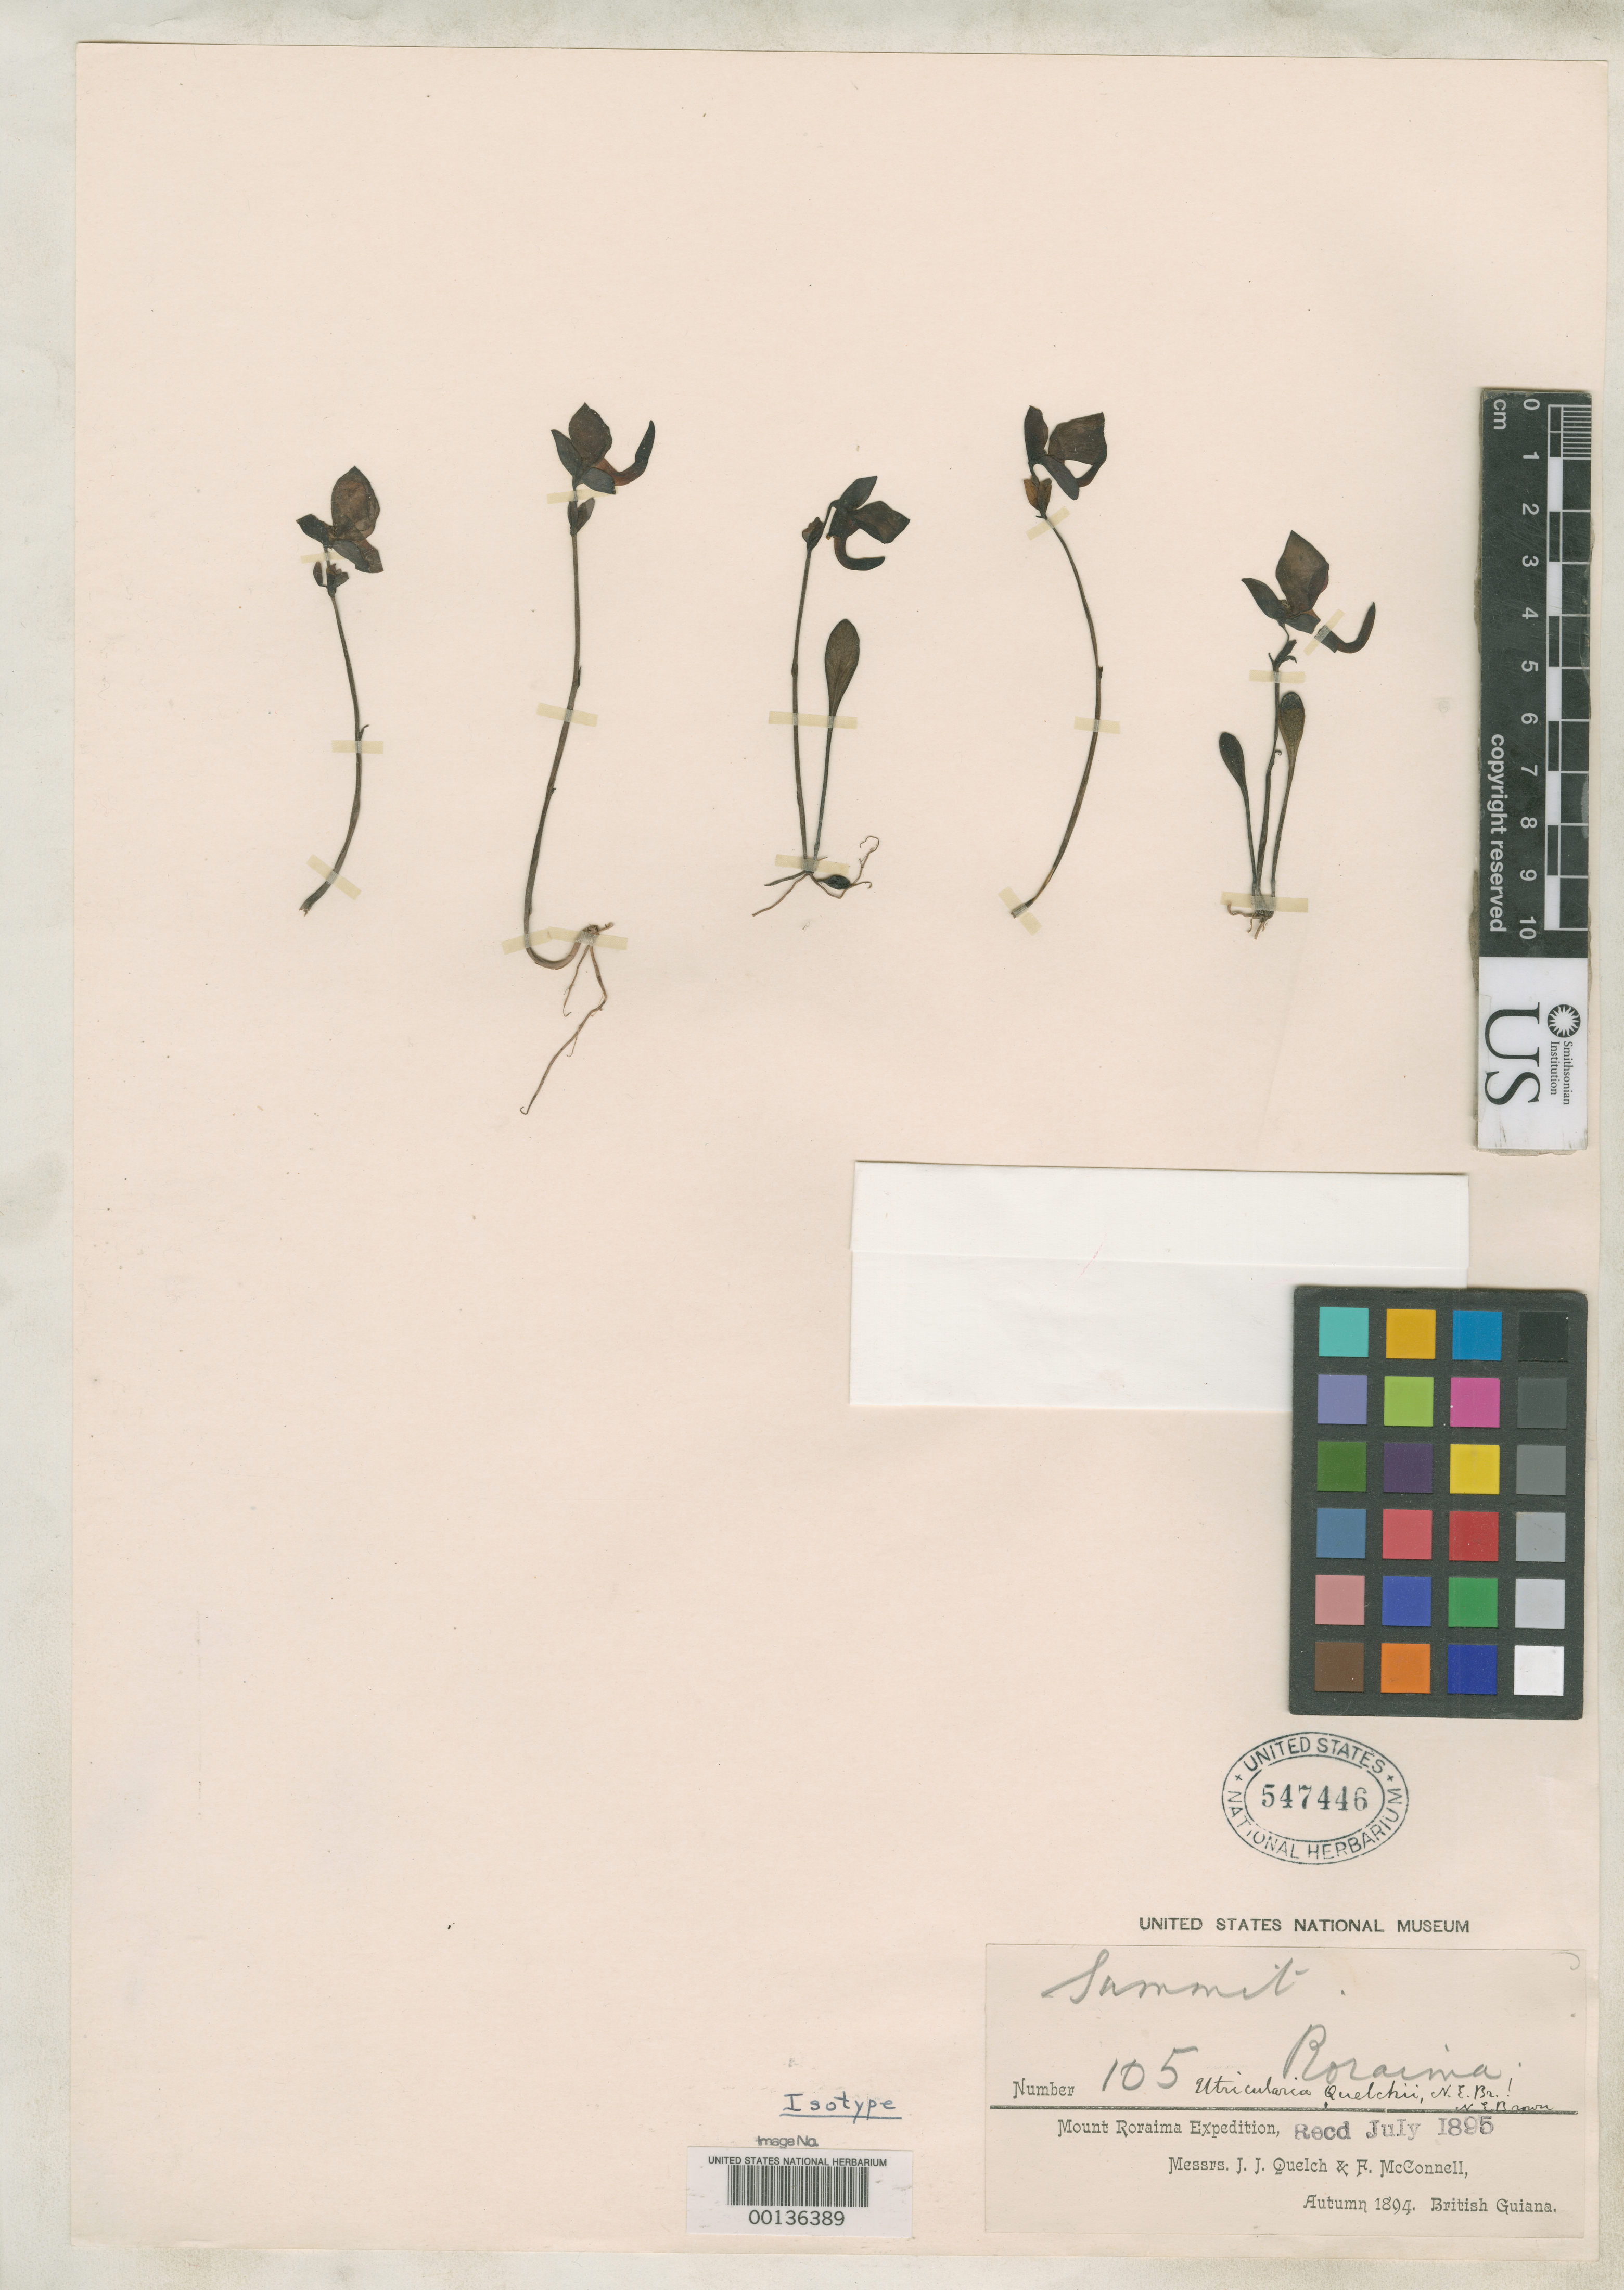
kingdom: Plantae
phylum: Tracheophyta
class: Magnoliopsida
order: Lamiales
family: Lentibulariaceae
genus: Utricularia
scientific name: Utricularia quelchii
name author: N.E. Br.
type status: Isotype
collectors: J. Quelch & F. McConnell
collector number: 105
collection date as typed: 1894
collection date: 1894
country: Guyana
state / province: Cuyuni-Mazaruni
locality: Summit of Mt. Roraima.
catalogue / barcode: US 547446